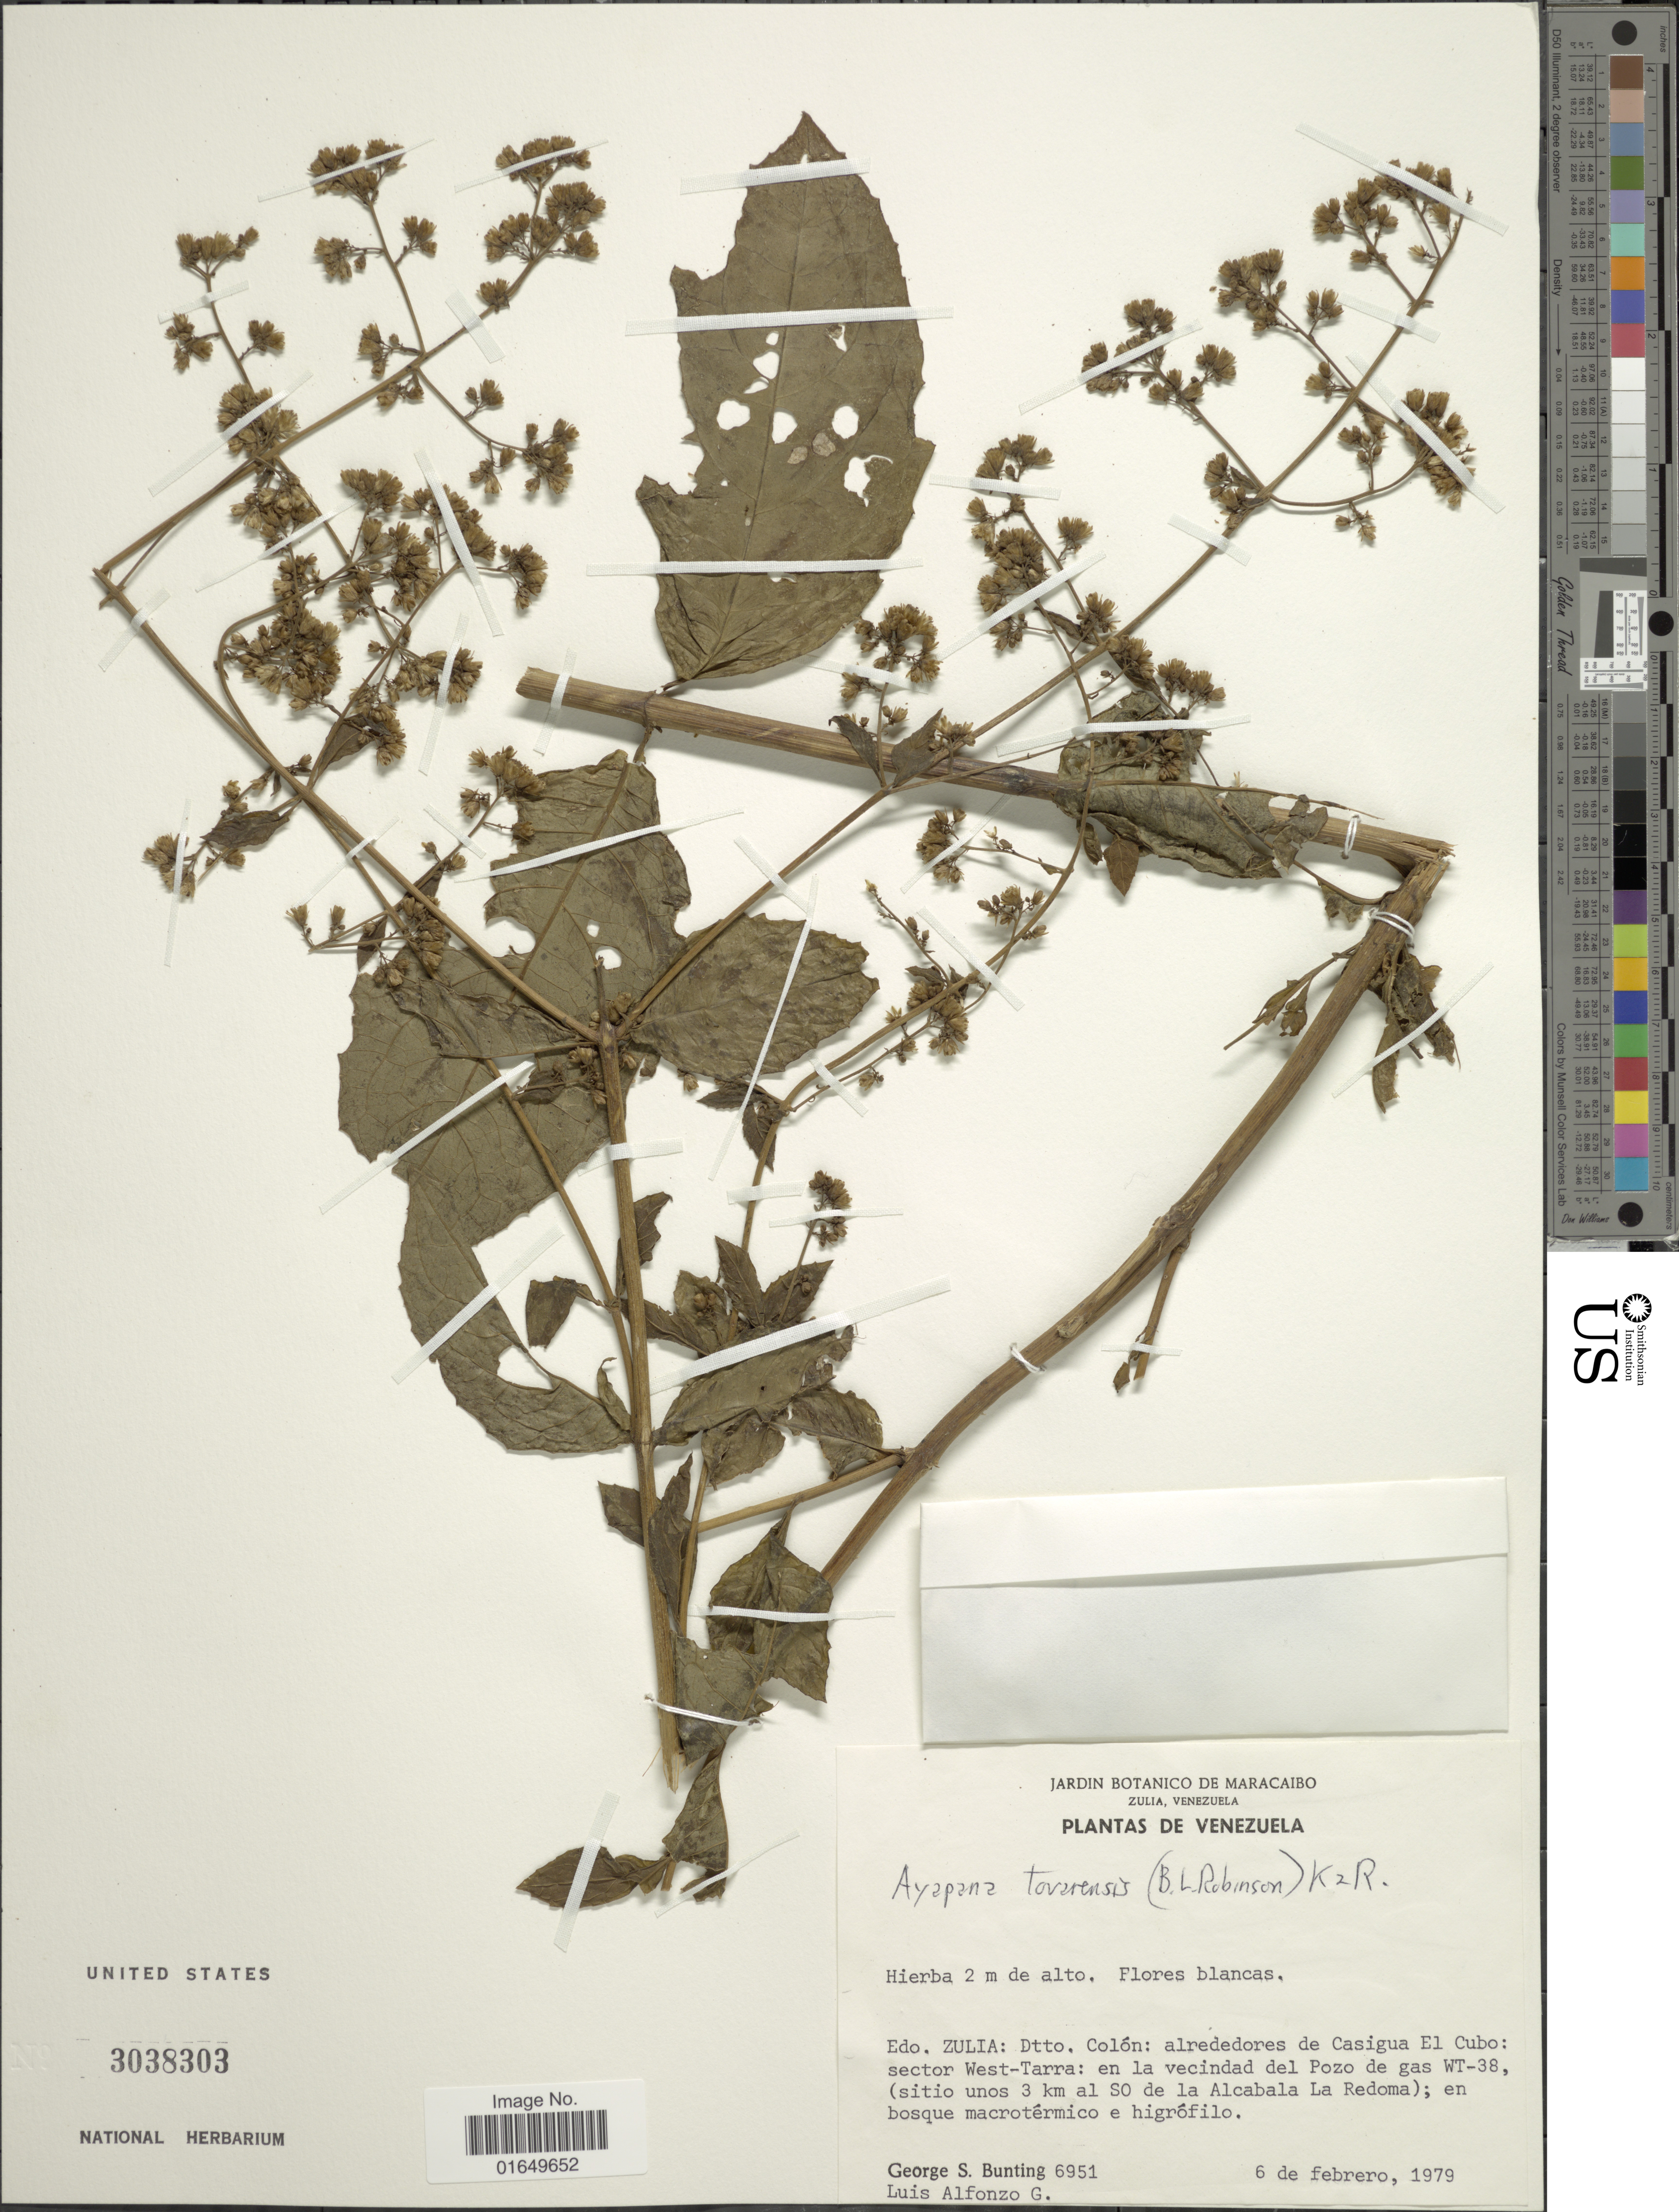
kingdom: Plantae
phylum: Tracheophyta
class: Magnoliopsida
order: Asterales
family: Asteraceae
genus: Ayapana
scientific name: Ayapana tovarensis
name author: (B.L. Rob.) R.M. King & H. Rob.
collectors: G. S. Bunting & L. Alfonzo G.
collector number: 6951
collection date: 1979-02-06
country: Venezuela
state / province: Zulia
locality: Dtto. Colón: alrededores de Casigua El Cubo: sector West-Tarra: en la vecindad del Pozo de gas WT-38, (sitio unos 3 km al SO de la Alcabala La Redoma)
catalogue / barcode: US 3038303